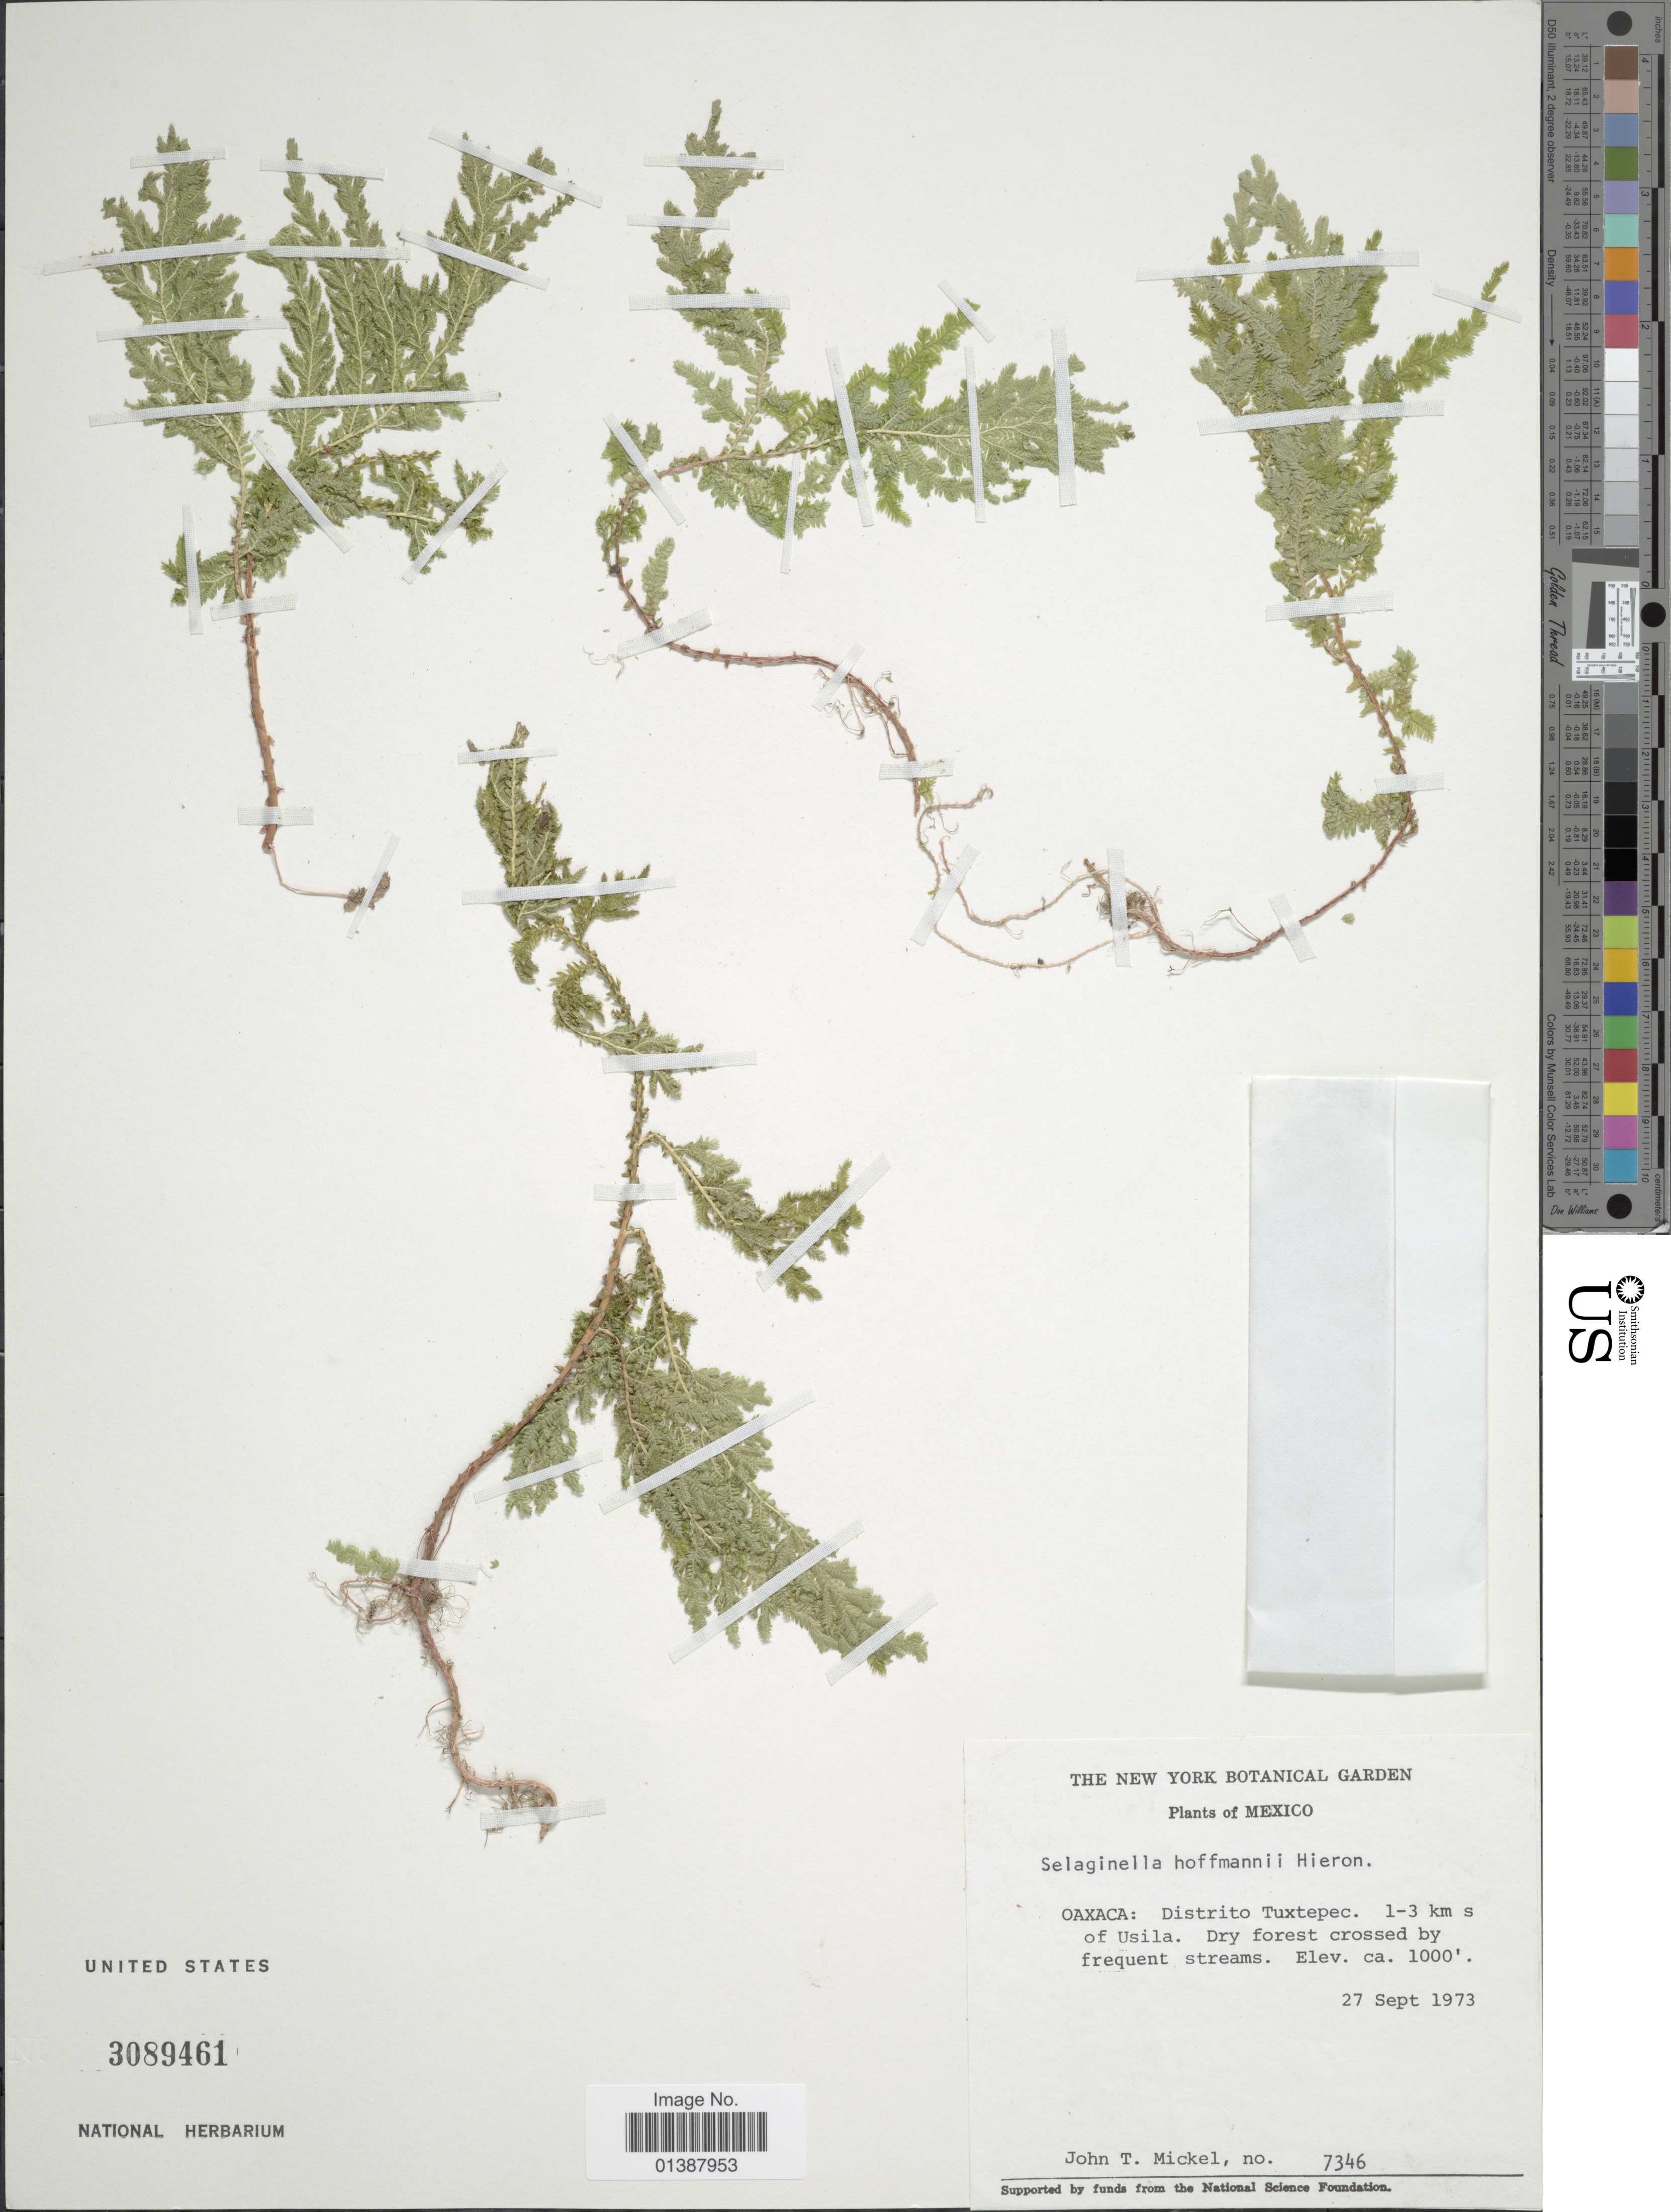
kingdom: Plantae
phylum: Tracheophyta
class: Lycopodiopsida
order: Selaginellales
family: Selaginellaceae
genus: Selaginella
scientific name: Selaginella hoffmannii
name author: Hieron.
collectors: J. T. Mickel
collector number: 7346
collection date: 1973-09-27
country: Mexico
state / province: Oaxaca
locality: Distrito Tuxtepec. 1-3 km s of Usila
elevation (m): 305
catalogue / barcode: US 3089461